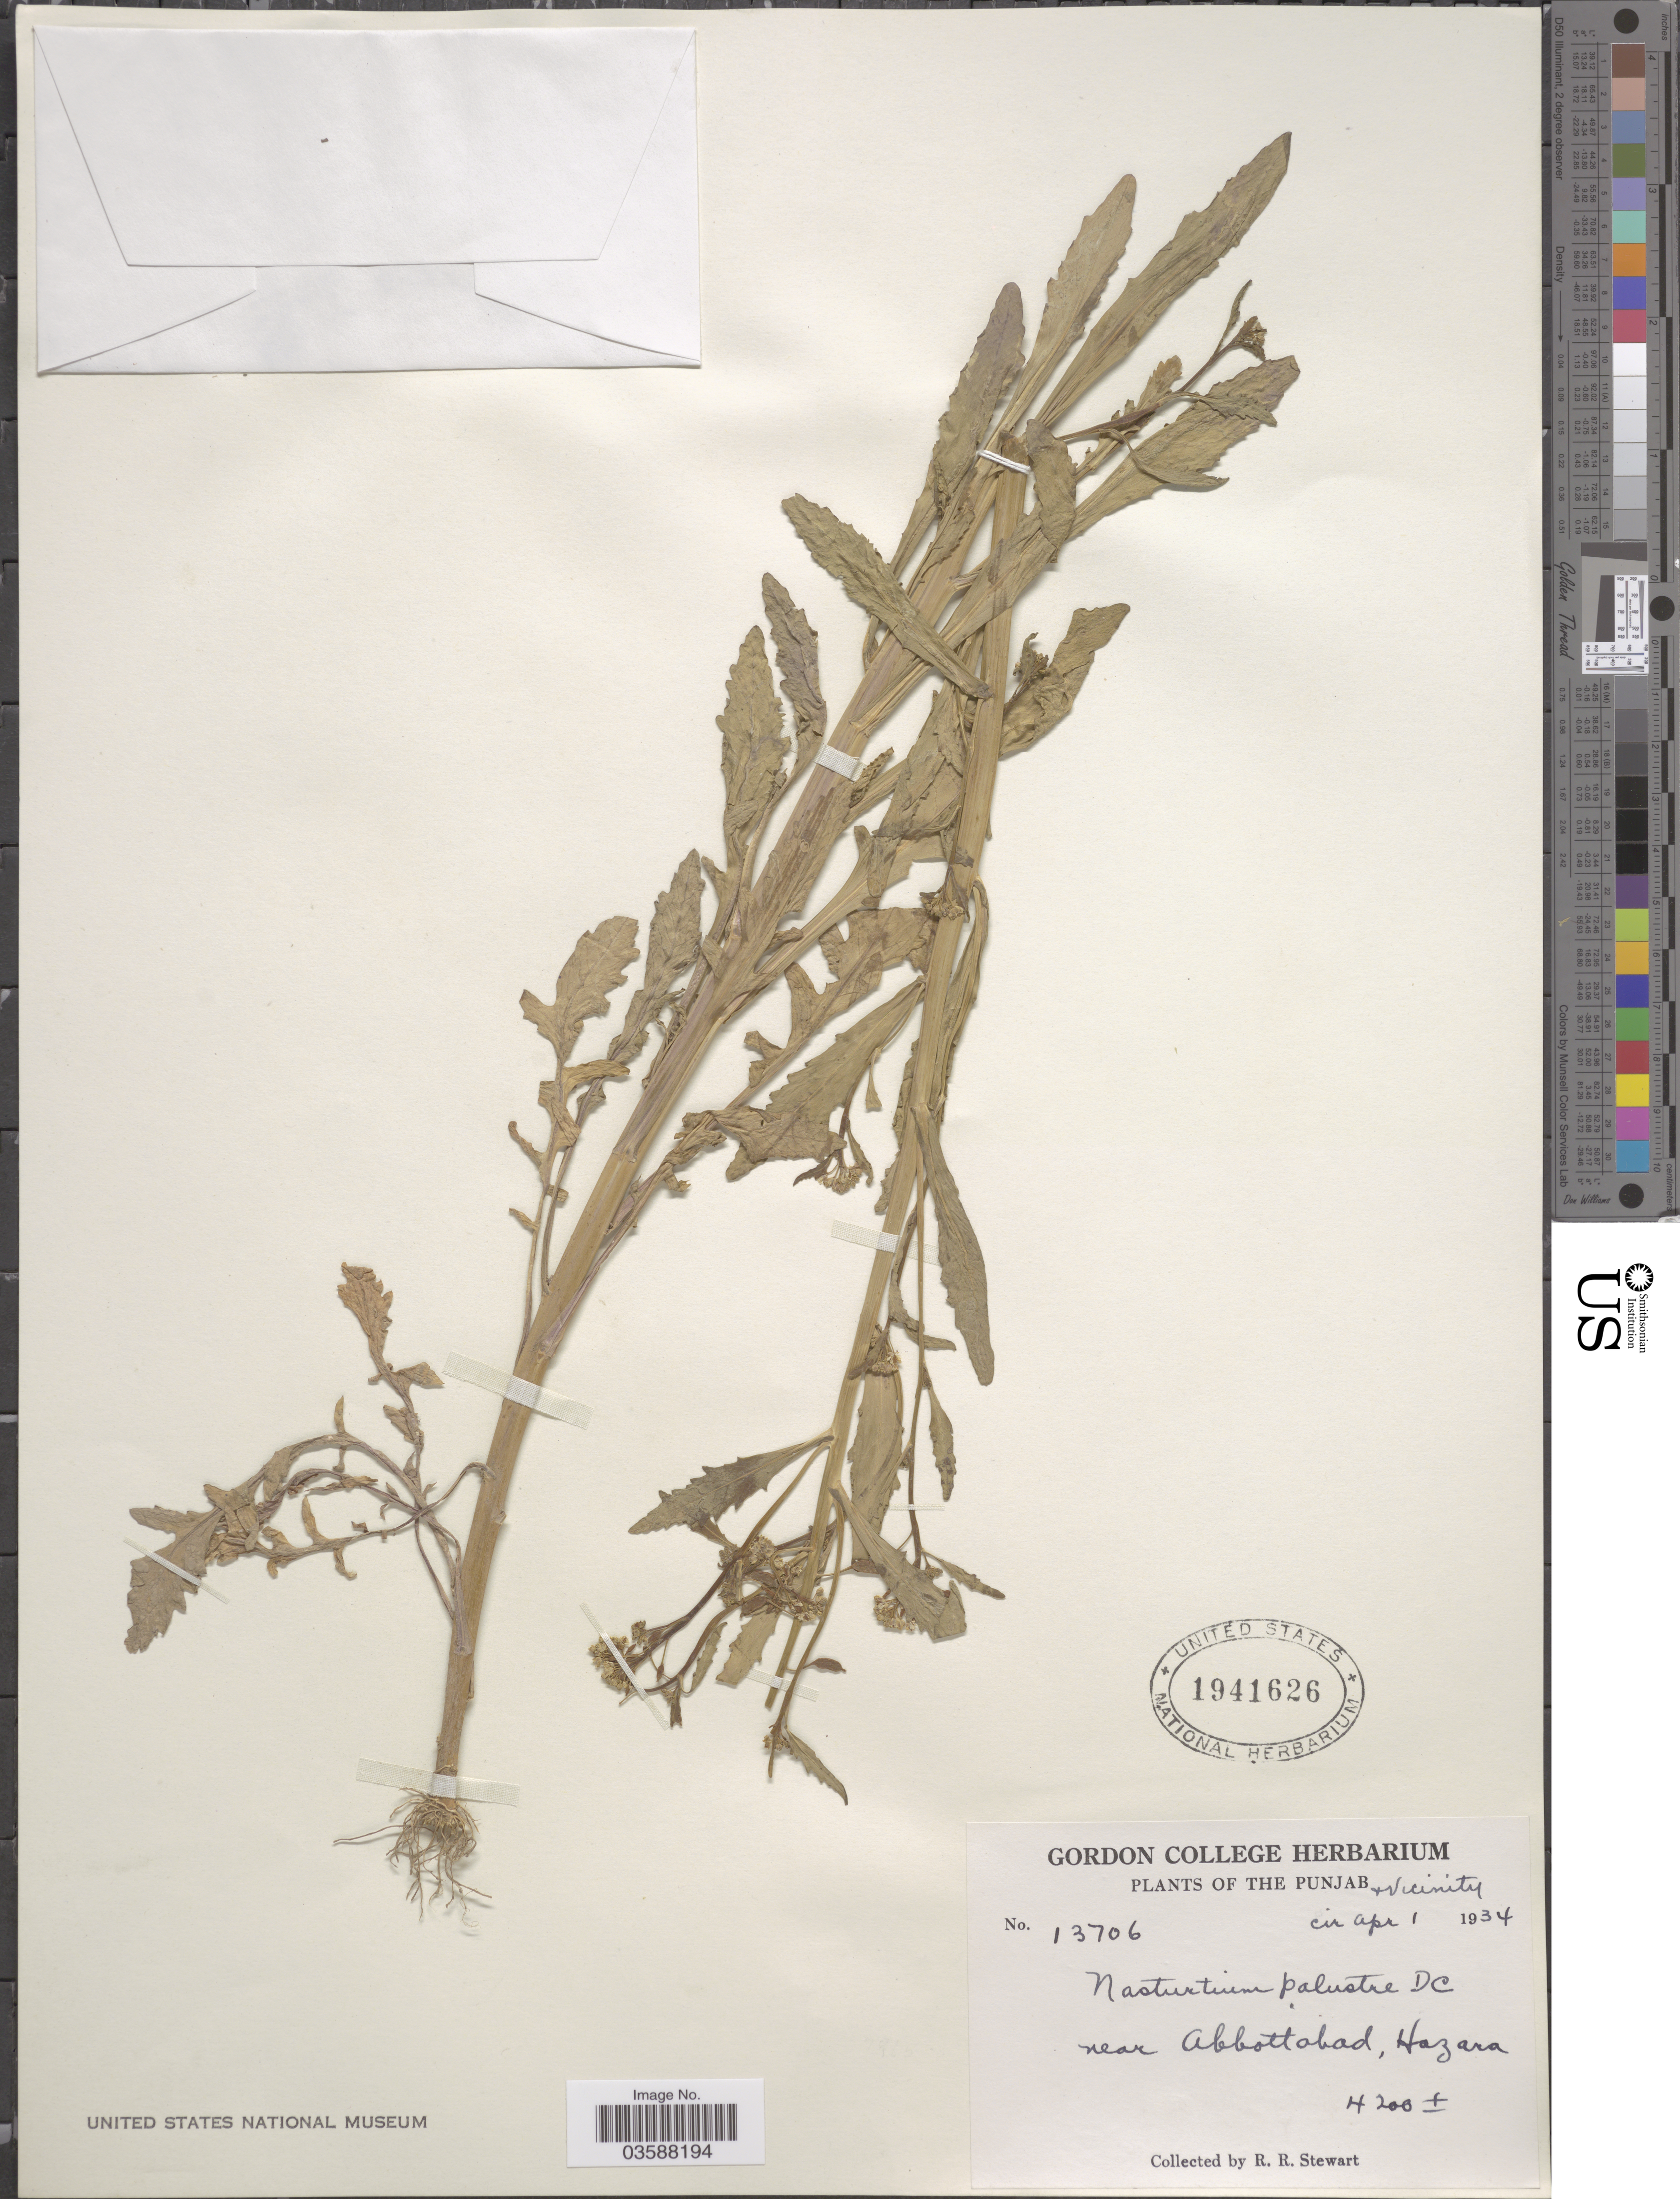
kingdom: Plantae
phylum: Tracheophyta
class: Magnoliopsida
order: Brassicales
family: Brassicaceae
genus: Rorippa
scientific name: Rorippa palustris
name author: (L.) Besser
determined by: Strong, M. T., (US), Smithsonian Institution - National Museum of Natural History (UNITED STATES)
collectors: R. Stewart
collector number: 13706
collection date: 1934-04-01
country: Pakistan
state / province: Khyber Pakhtunkhwa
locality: The Punjab & Vicinity. Near Abbottabad, Hazara.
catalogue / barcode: US 1941626